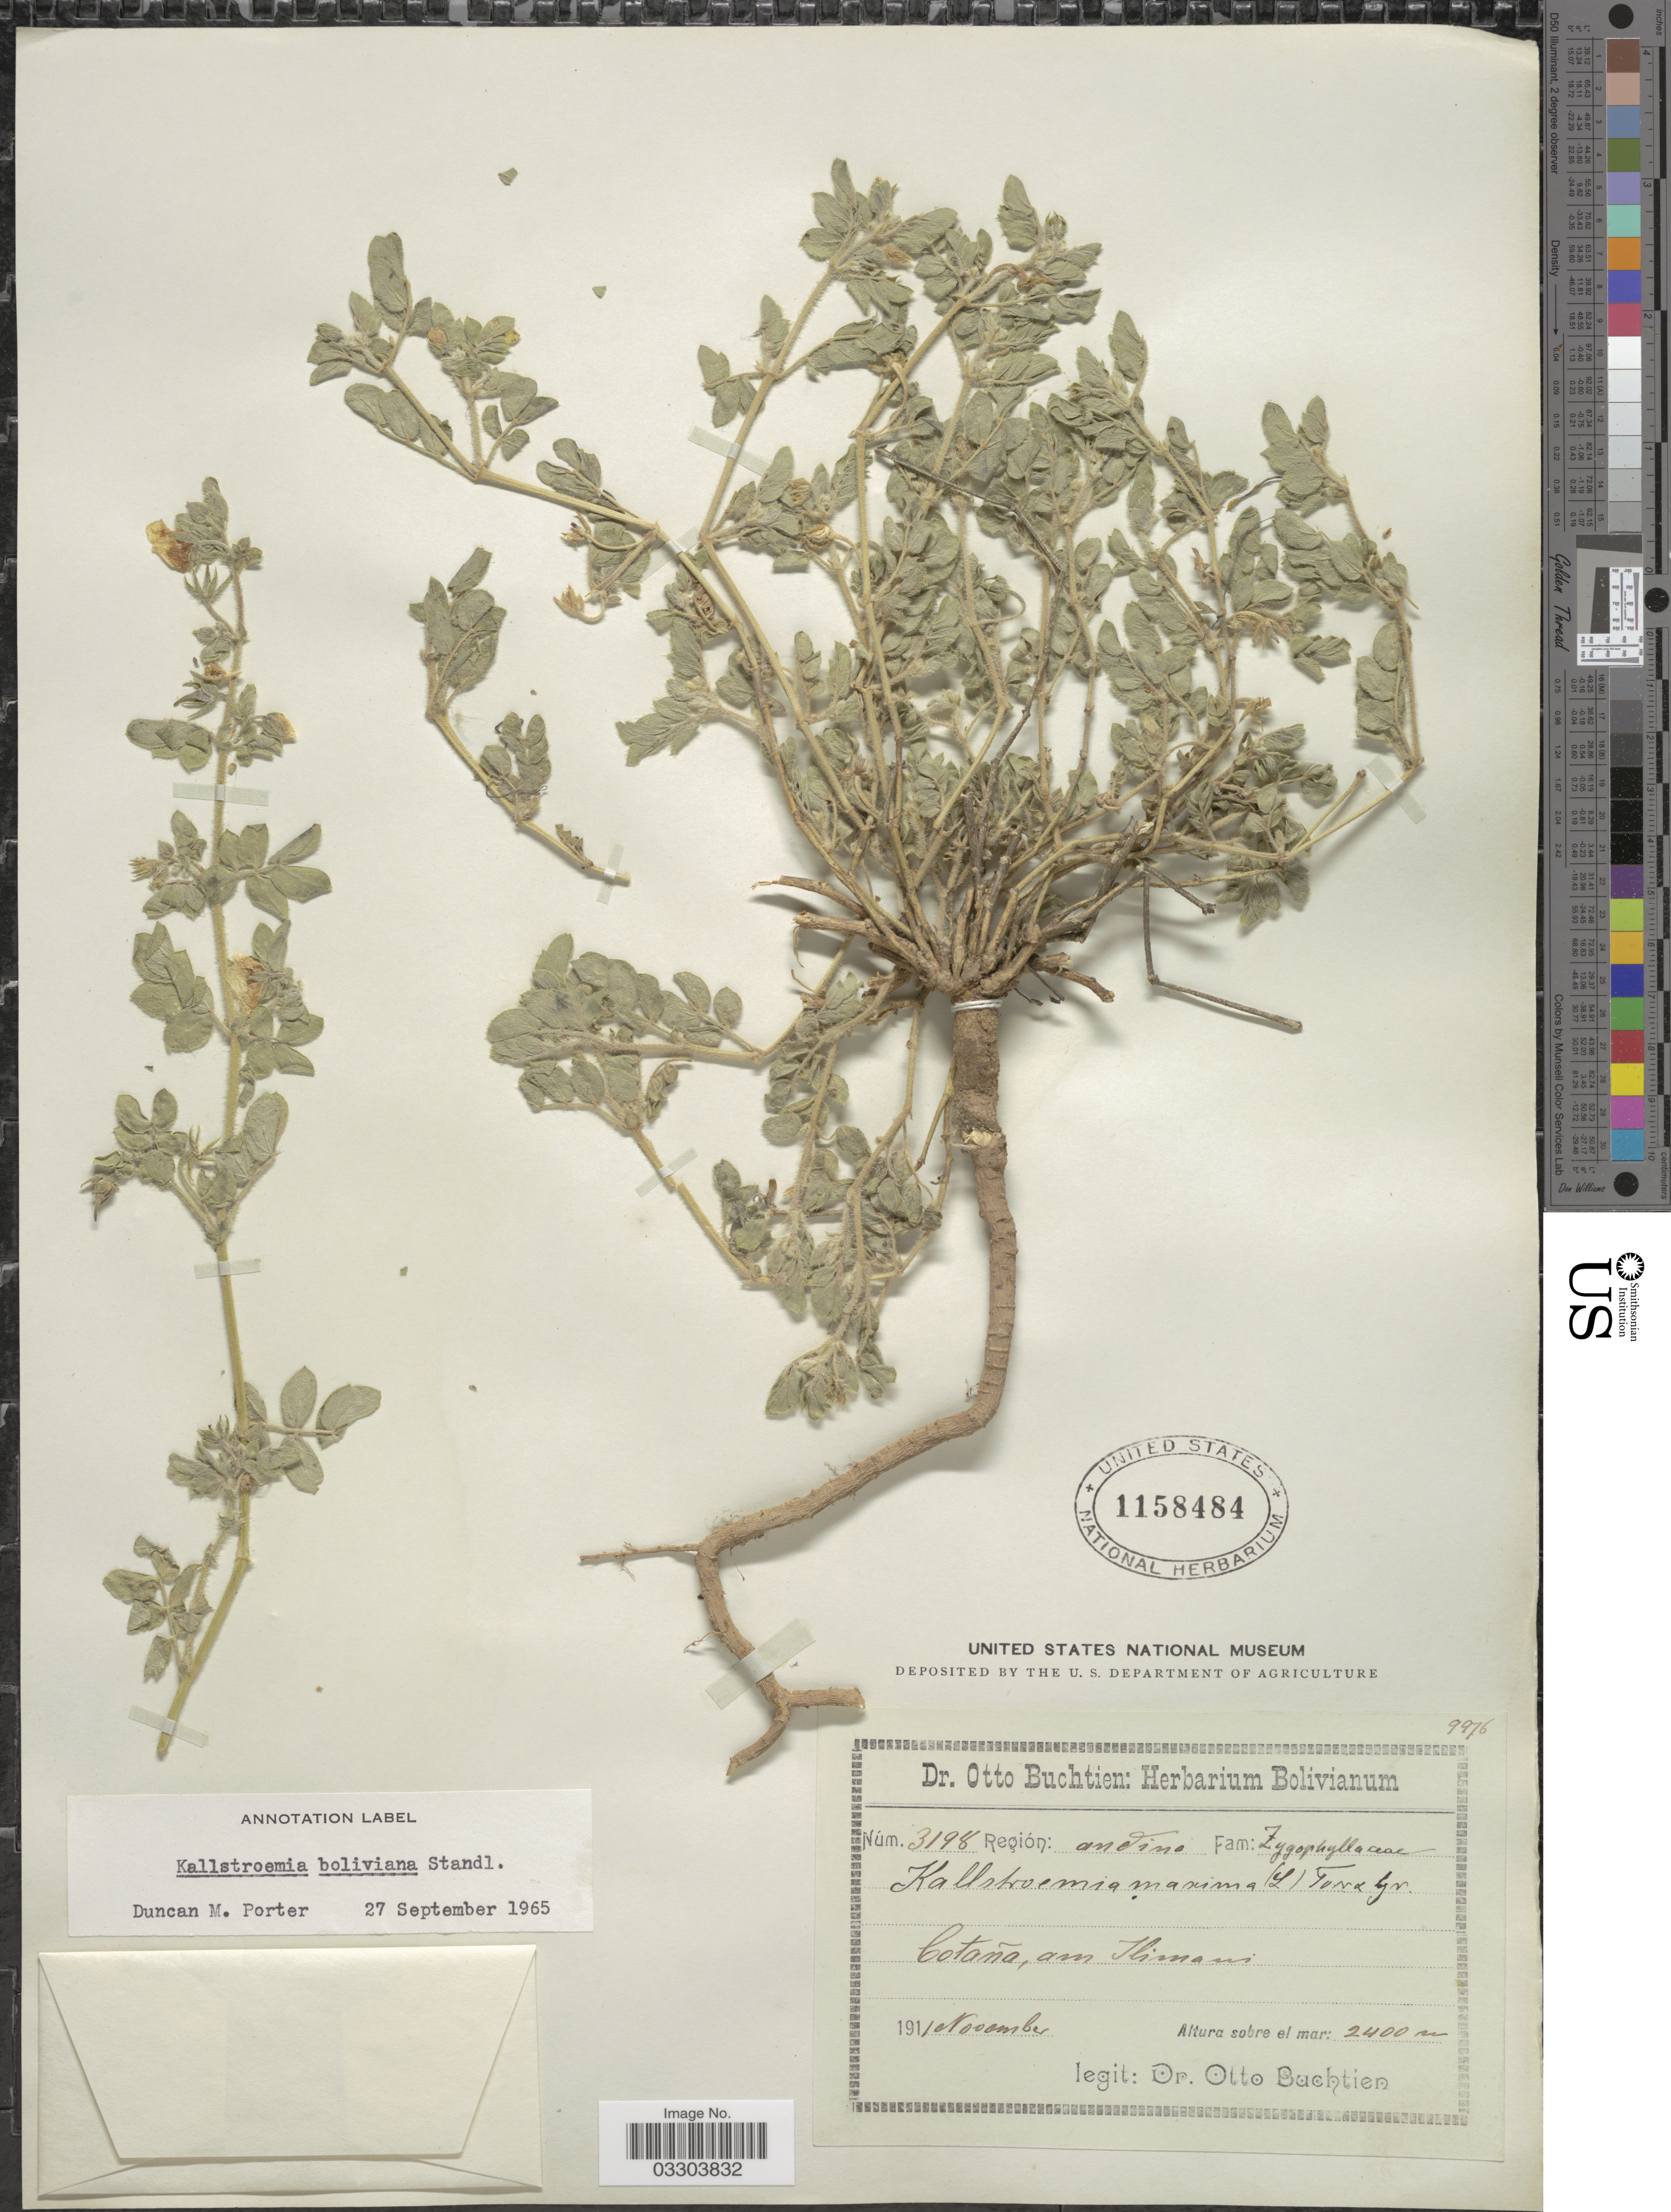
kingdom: Plantae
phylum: Tracheophyta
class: Magnoliopsida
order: Zygophyllales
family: Zygophyllaceae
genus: Kallstroemia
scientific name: Kallstroemia boliviana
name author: Standl.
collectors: O. Buchtien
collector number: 3198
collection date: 1911-11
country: Bolivia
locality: Cotaña, am Ilimani.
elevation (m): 2400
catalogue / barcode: US 1158484